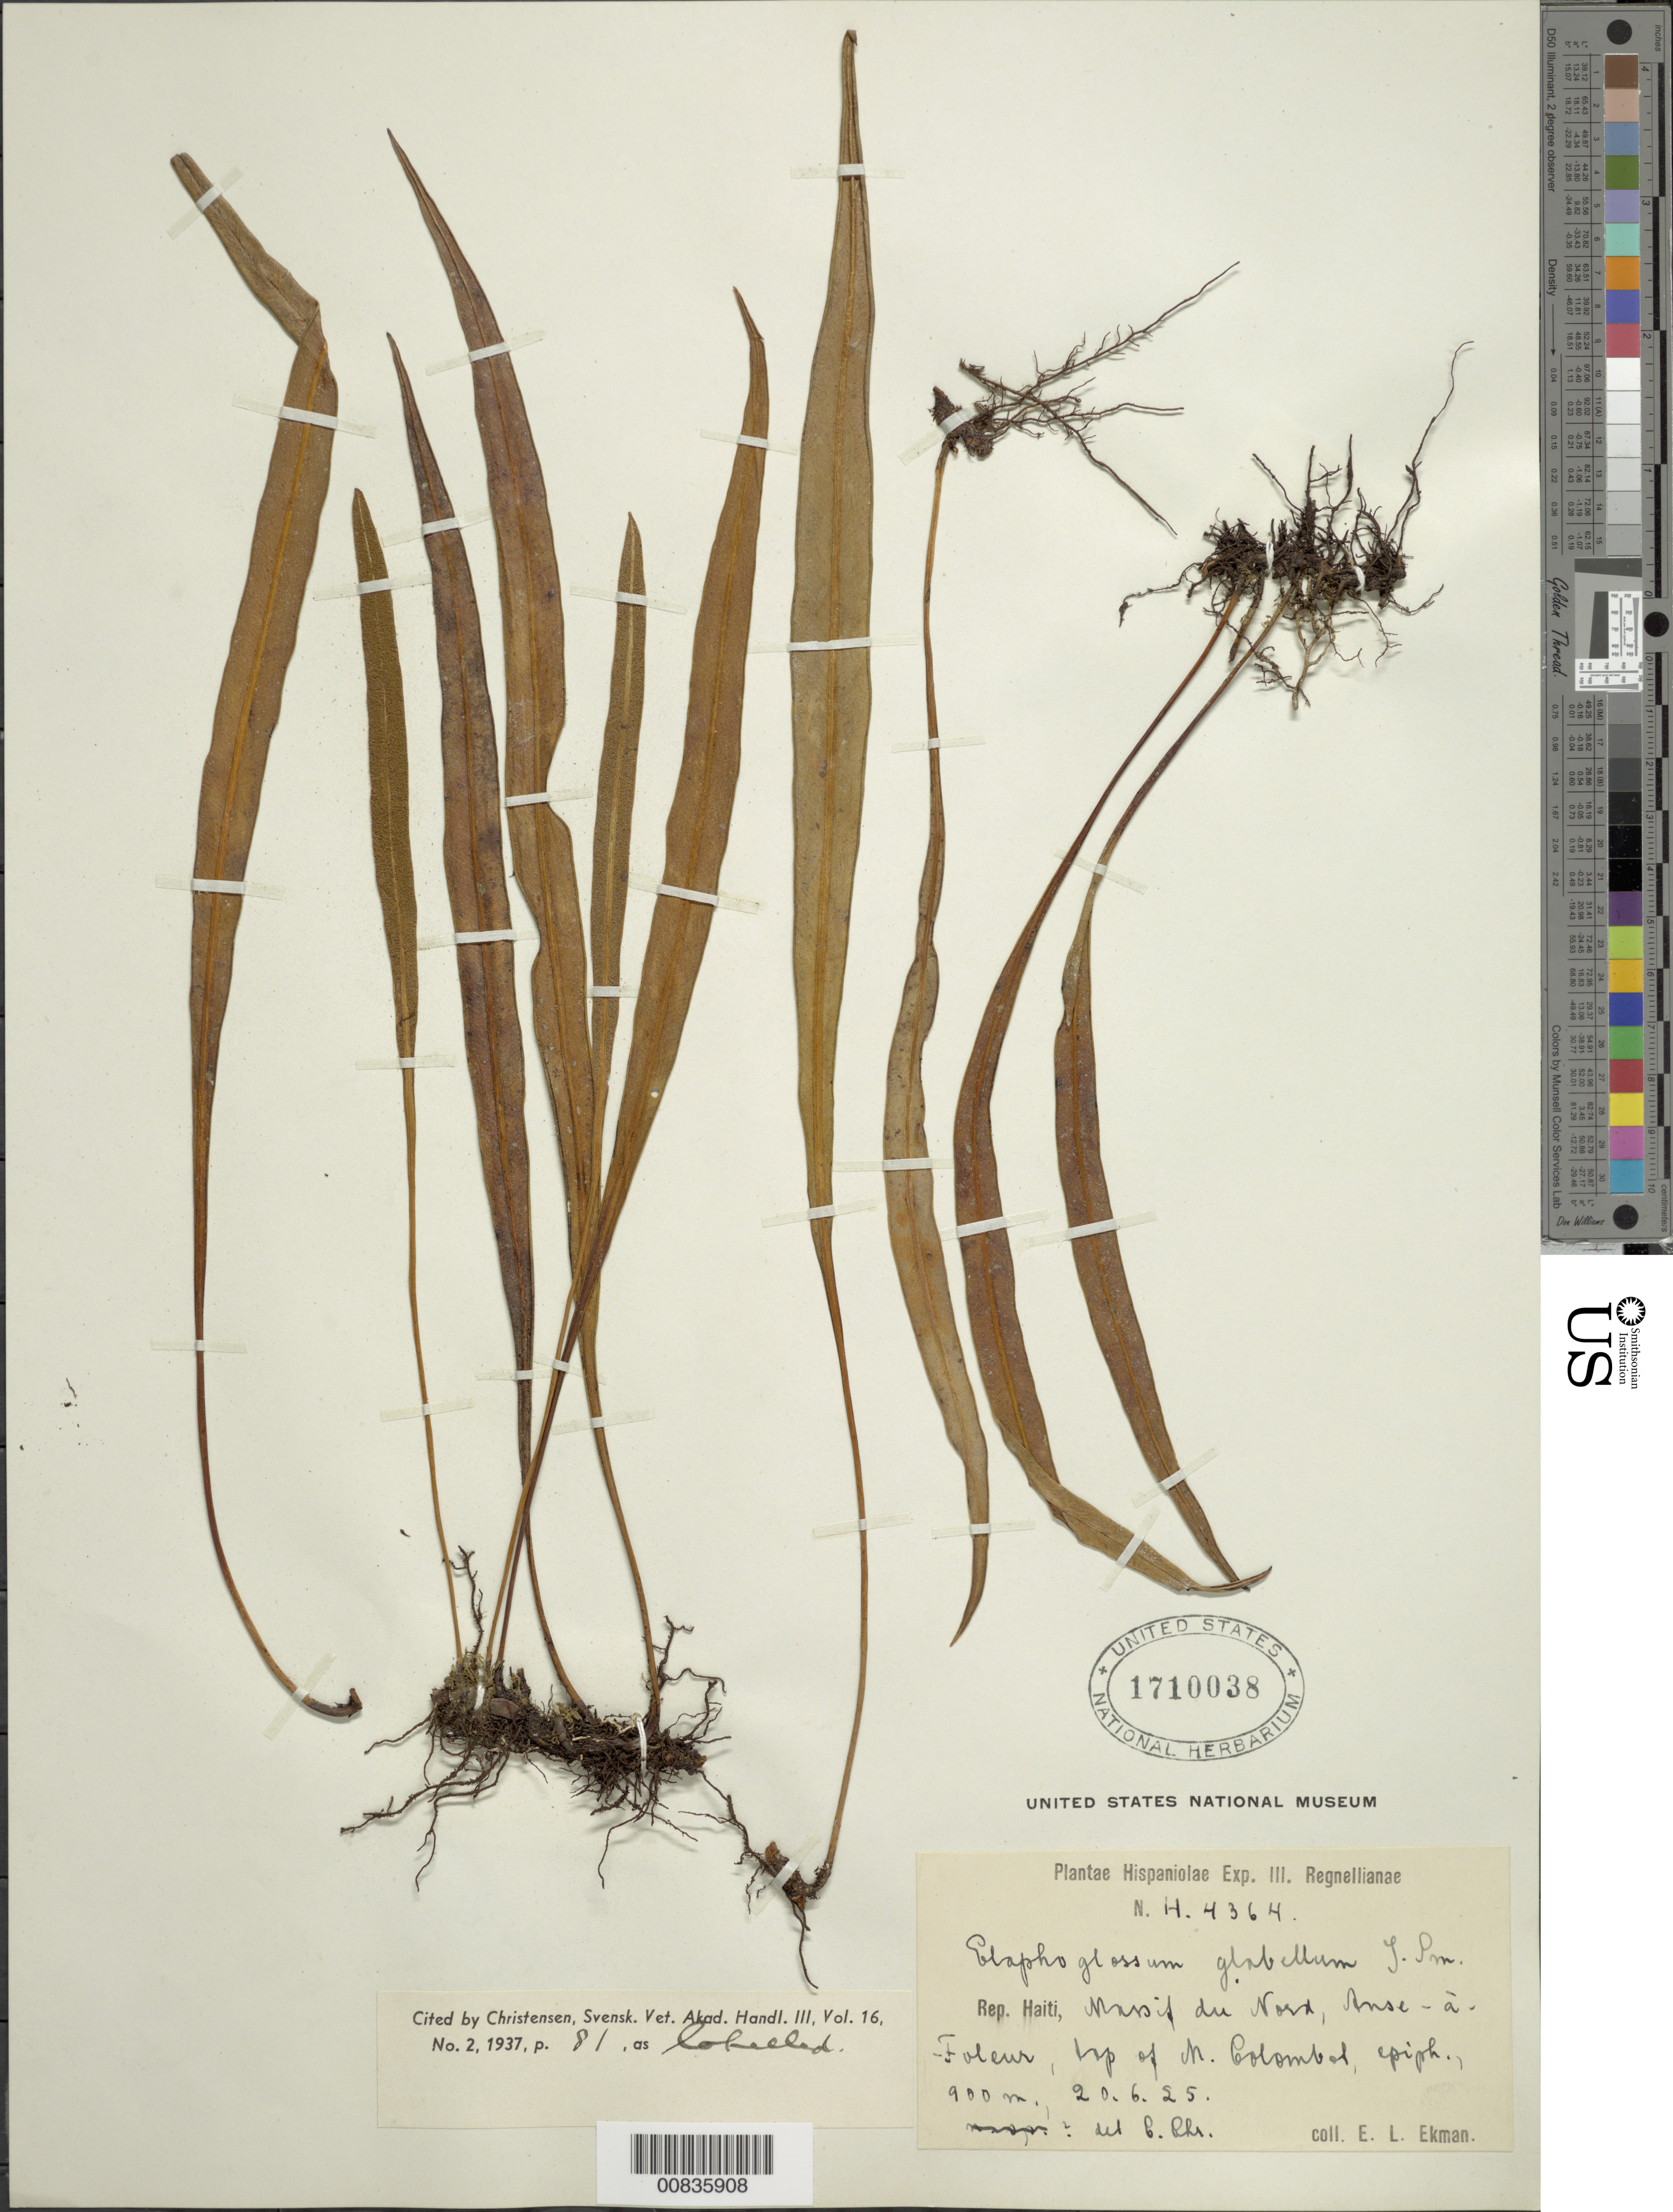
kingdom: Plantae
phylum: Tracheophyta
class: Polypodiopsida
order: Polypodiales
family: Dryopteridaceae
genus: Elaphoglossum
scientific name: Elaphoglossum glabellum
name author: J. Sm.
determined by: Christensen, C. F. A.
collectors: E. L. Ekman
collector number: H 4364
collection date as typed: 20 Jun 1925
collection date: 1925-06-20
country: Haiti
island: Hispaniola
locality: Massif du Nord, Anse-à-foleur, top of M. Colombot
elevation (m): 900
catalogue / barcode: US 1710038